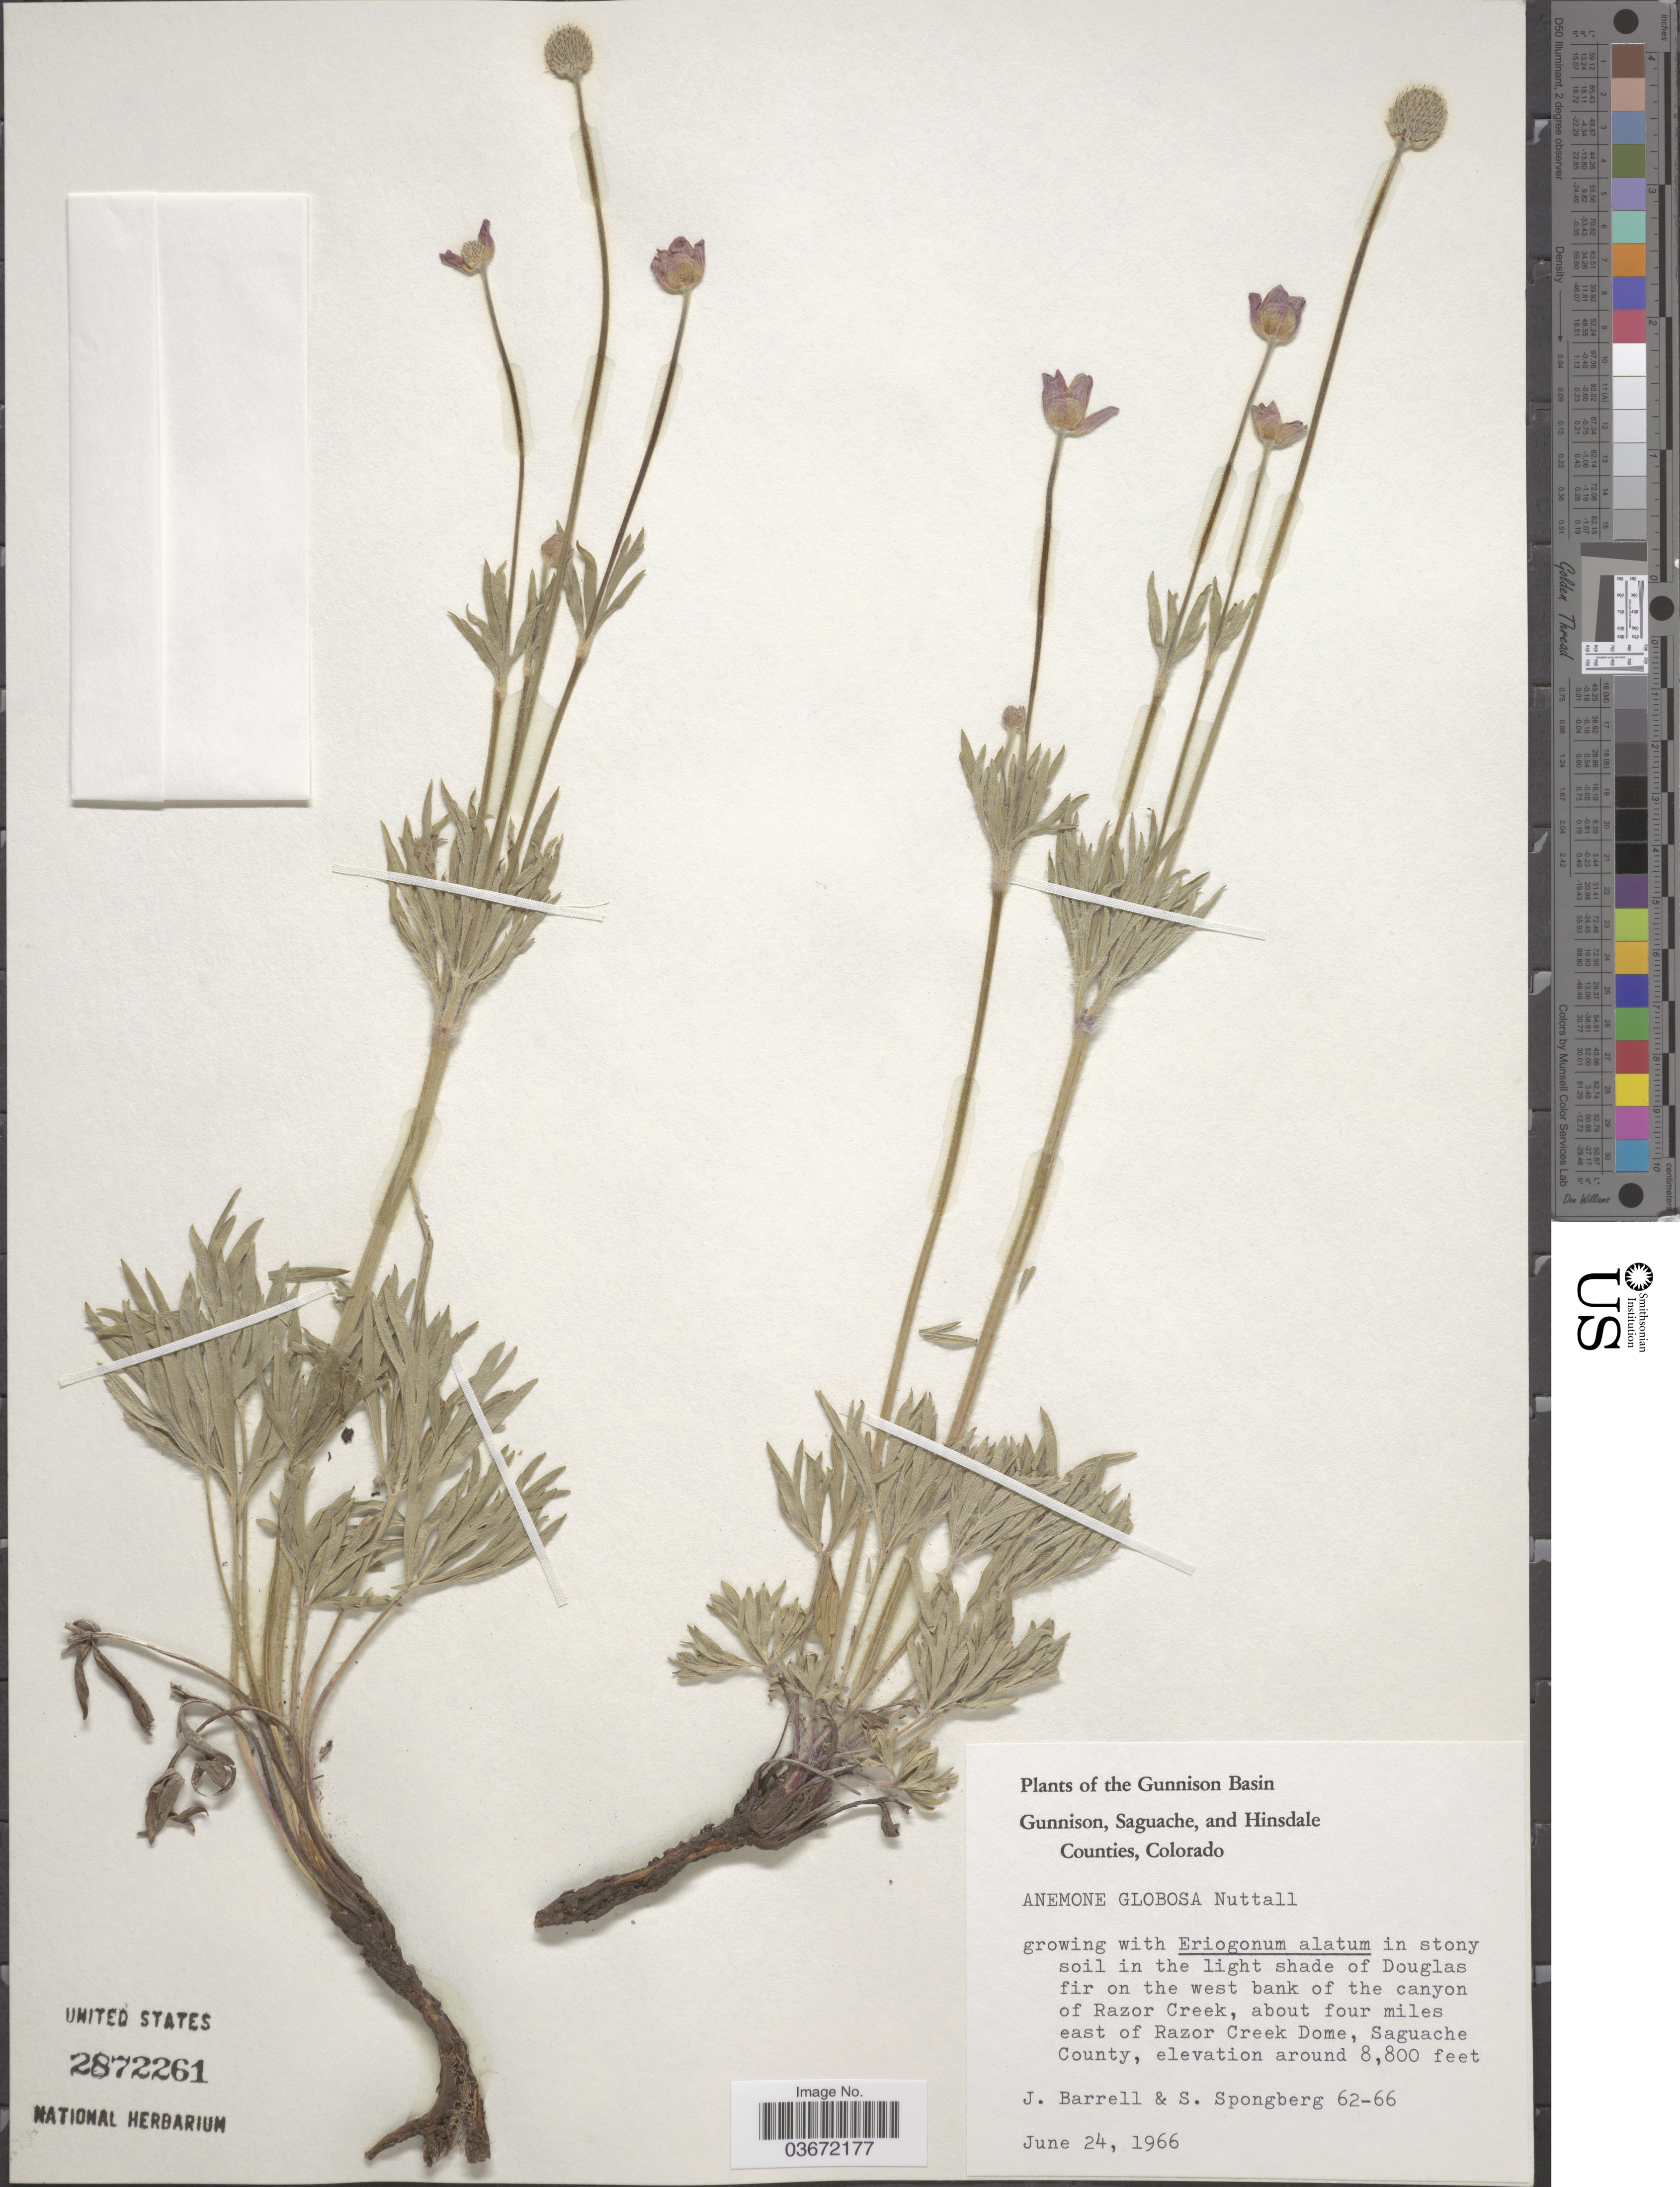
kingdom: Plantae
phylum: Tracheophyta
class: Magnoliopsida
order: Ranunculales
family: Ranunculaceae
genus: Anemone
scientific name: Anemone globosa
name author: (Torr. & A. Gray) Nutt. ex A. Heller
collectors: J. Barrell & S. A.Spongberg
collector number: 62-66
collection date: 1966-06-24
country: United States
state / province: Colorado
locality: The Gunnison Basin. Douglas fir on the west bank of the canyon of Razor Creek, about four miles east of Razor Creek Dome, Saguache County.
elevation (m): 2682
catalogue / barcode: US 2872261